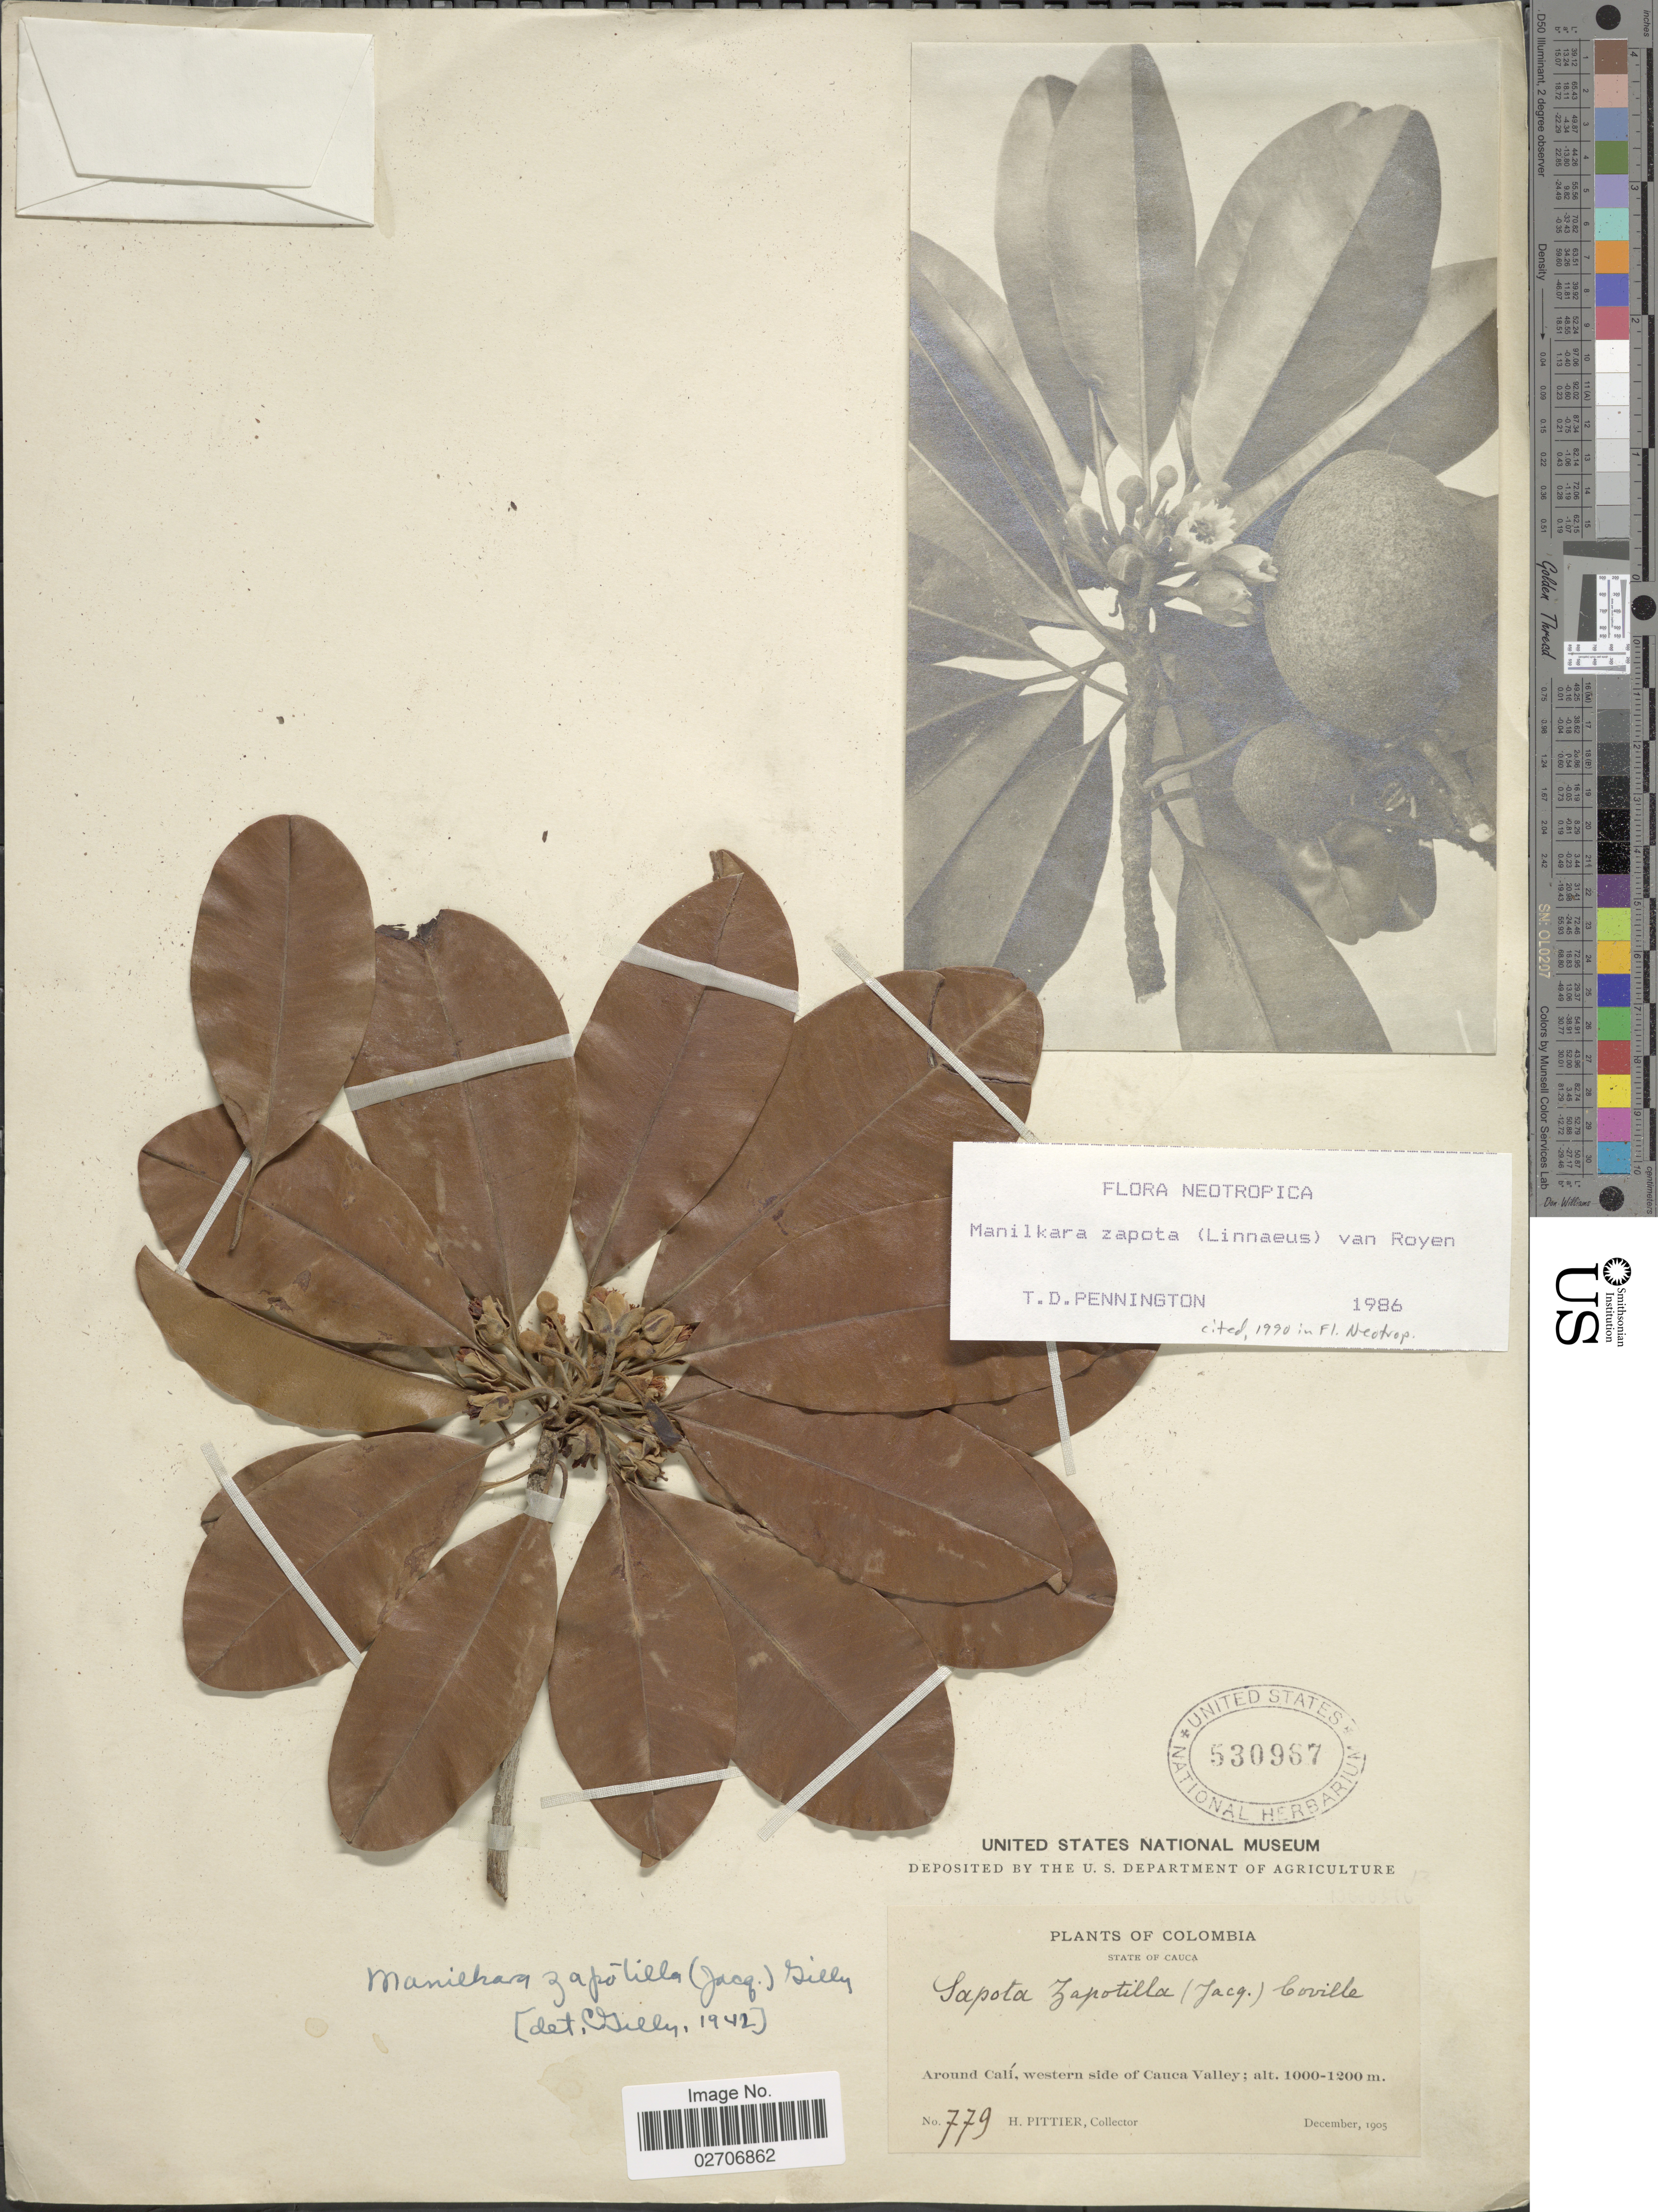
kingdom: Plantae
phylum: Tracheophyta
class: Magnoliopsida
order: Ericales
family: Sapotaceae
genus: Manilkara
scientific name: Manilkara zapota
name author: (L.) P. Royen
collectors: H. F. Pittier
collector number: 779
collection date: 1905-12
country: Colombia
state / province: Cauca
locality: Around Cali, western side of Cauca Valley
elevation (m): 1000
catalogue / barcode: US 530967